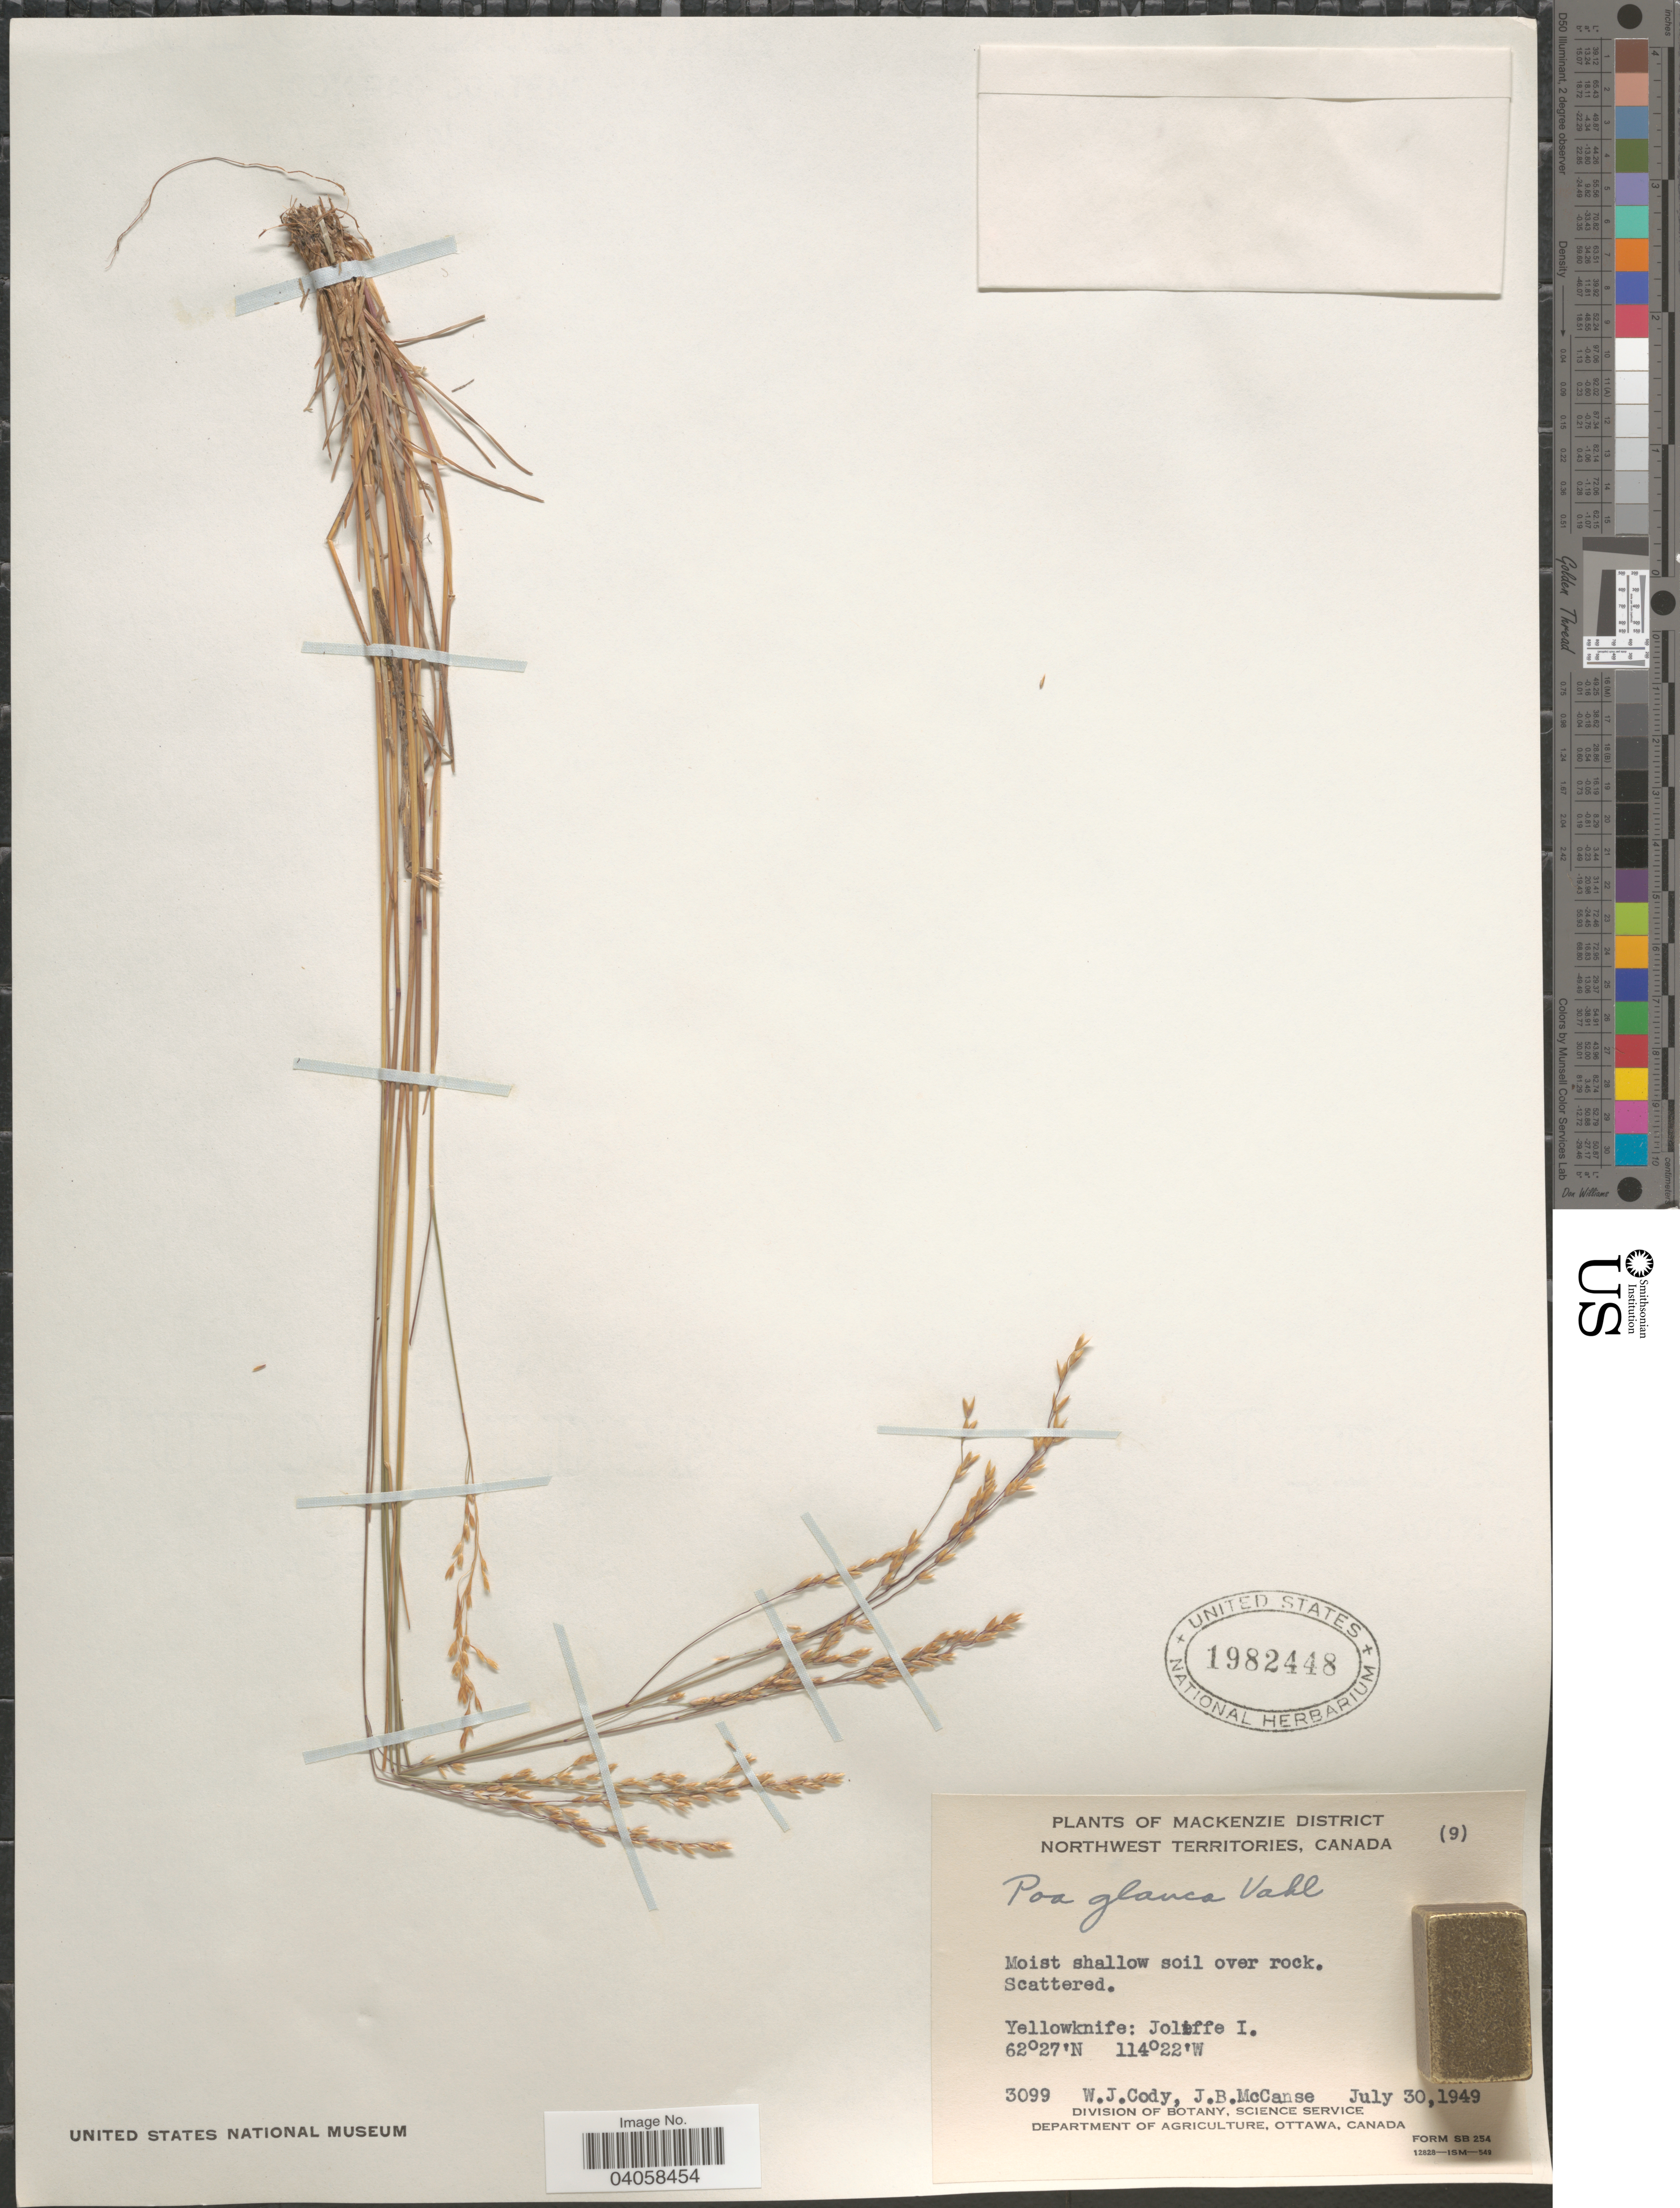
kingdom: Plantae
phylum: Tracheophyta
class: Liliopsida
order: Poales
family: Poaceae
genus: Poa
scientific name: Poa glauca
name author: Vahl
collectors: W. Cody & J. McCanse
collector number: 3099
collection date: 1949-07-30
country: Canada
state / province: Northwest Territories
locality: Mackenzie District. Yellowknife: Joliffe I.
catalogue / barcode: US 1982448